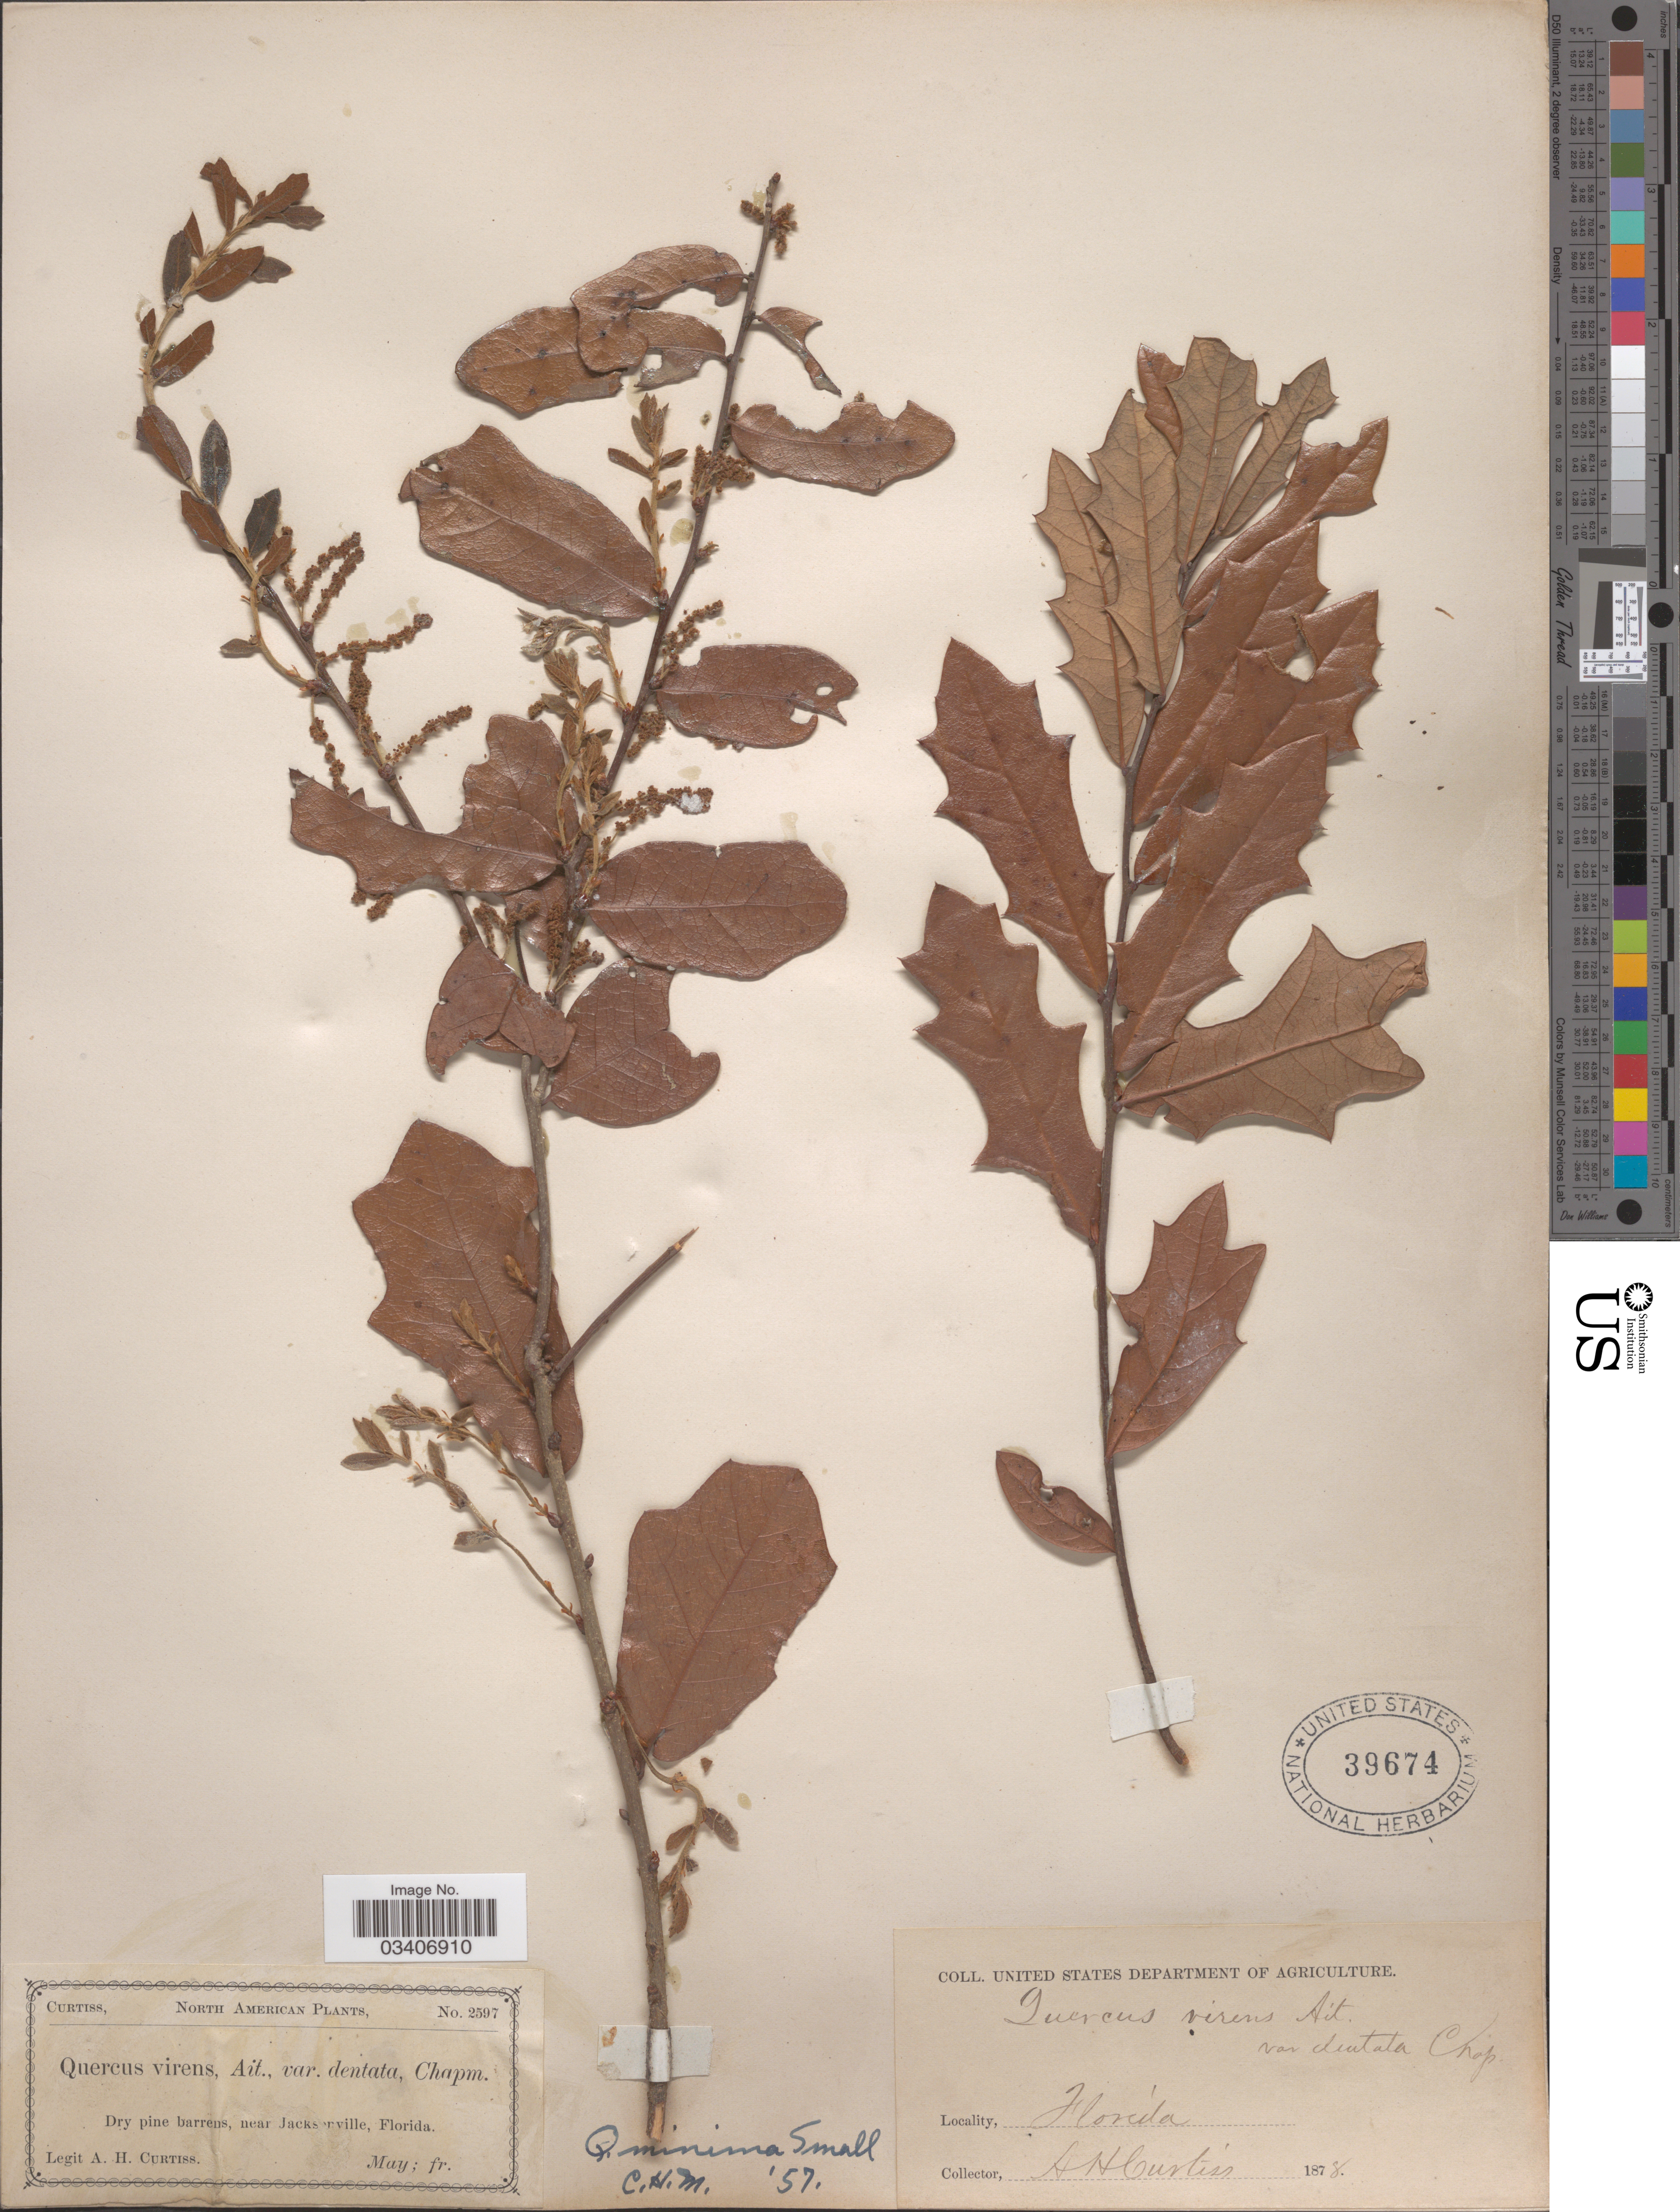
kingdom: Plantae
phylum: Tracheophyta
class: Magnoliopsida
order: Fagales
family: Fagaceae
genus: Quercus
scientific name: Quercus minima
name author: (Sarg.) Small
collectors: A. H. Curtiss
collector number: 2597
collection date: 1878-05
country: United States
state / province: Florida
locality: Near Jacksonville.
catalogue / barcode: US 39674